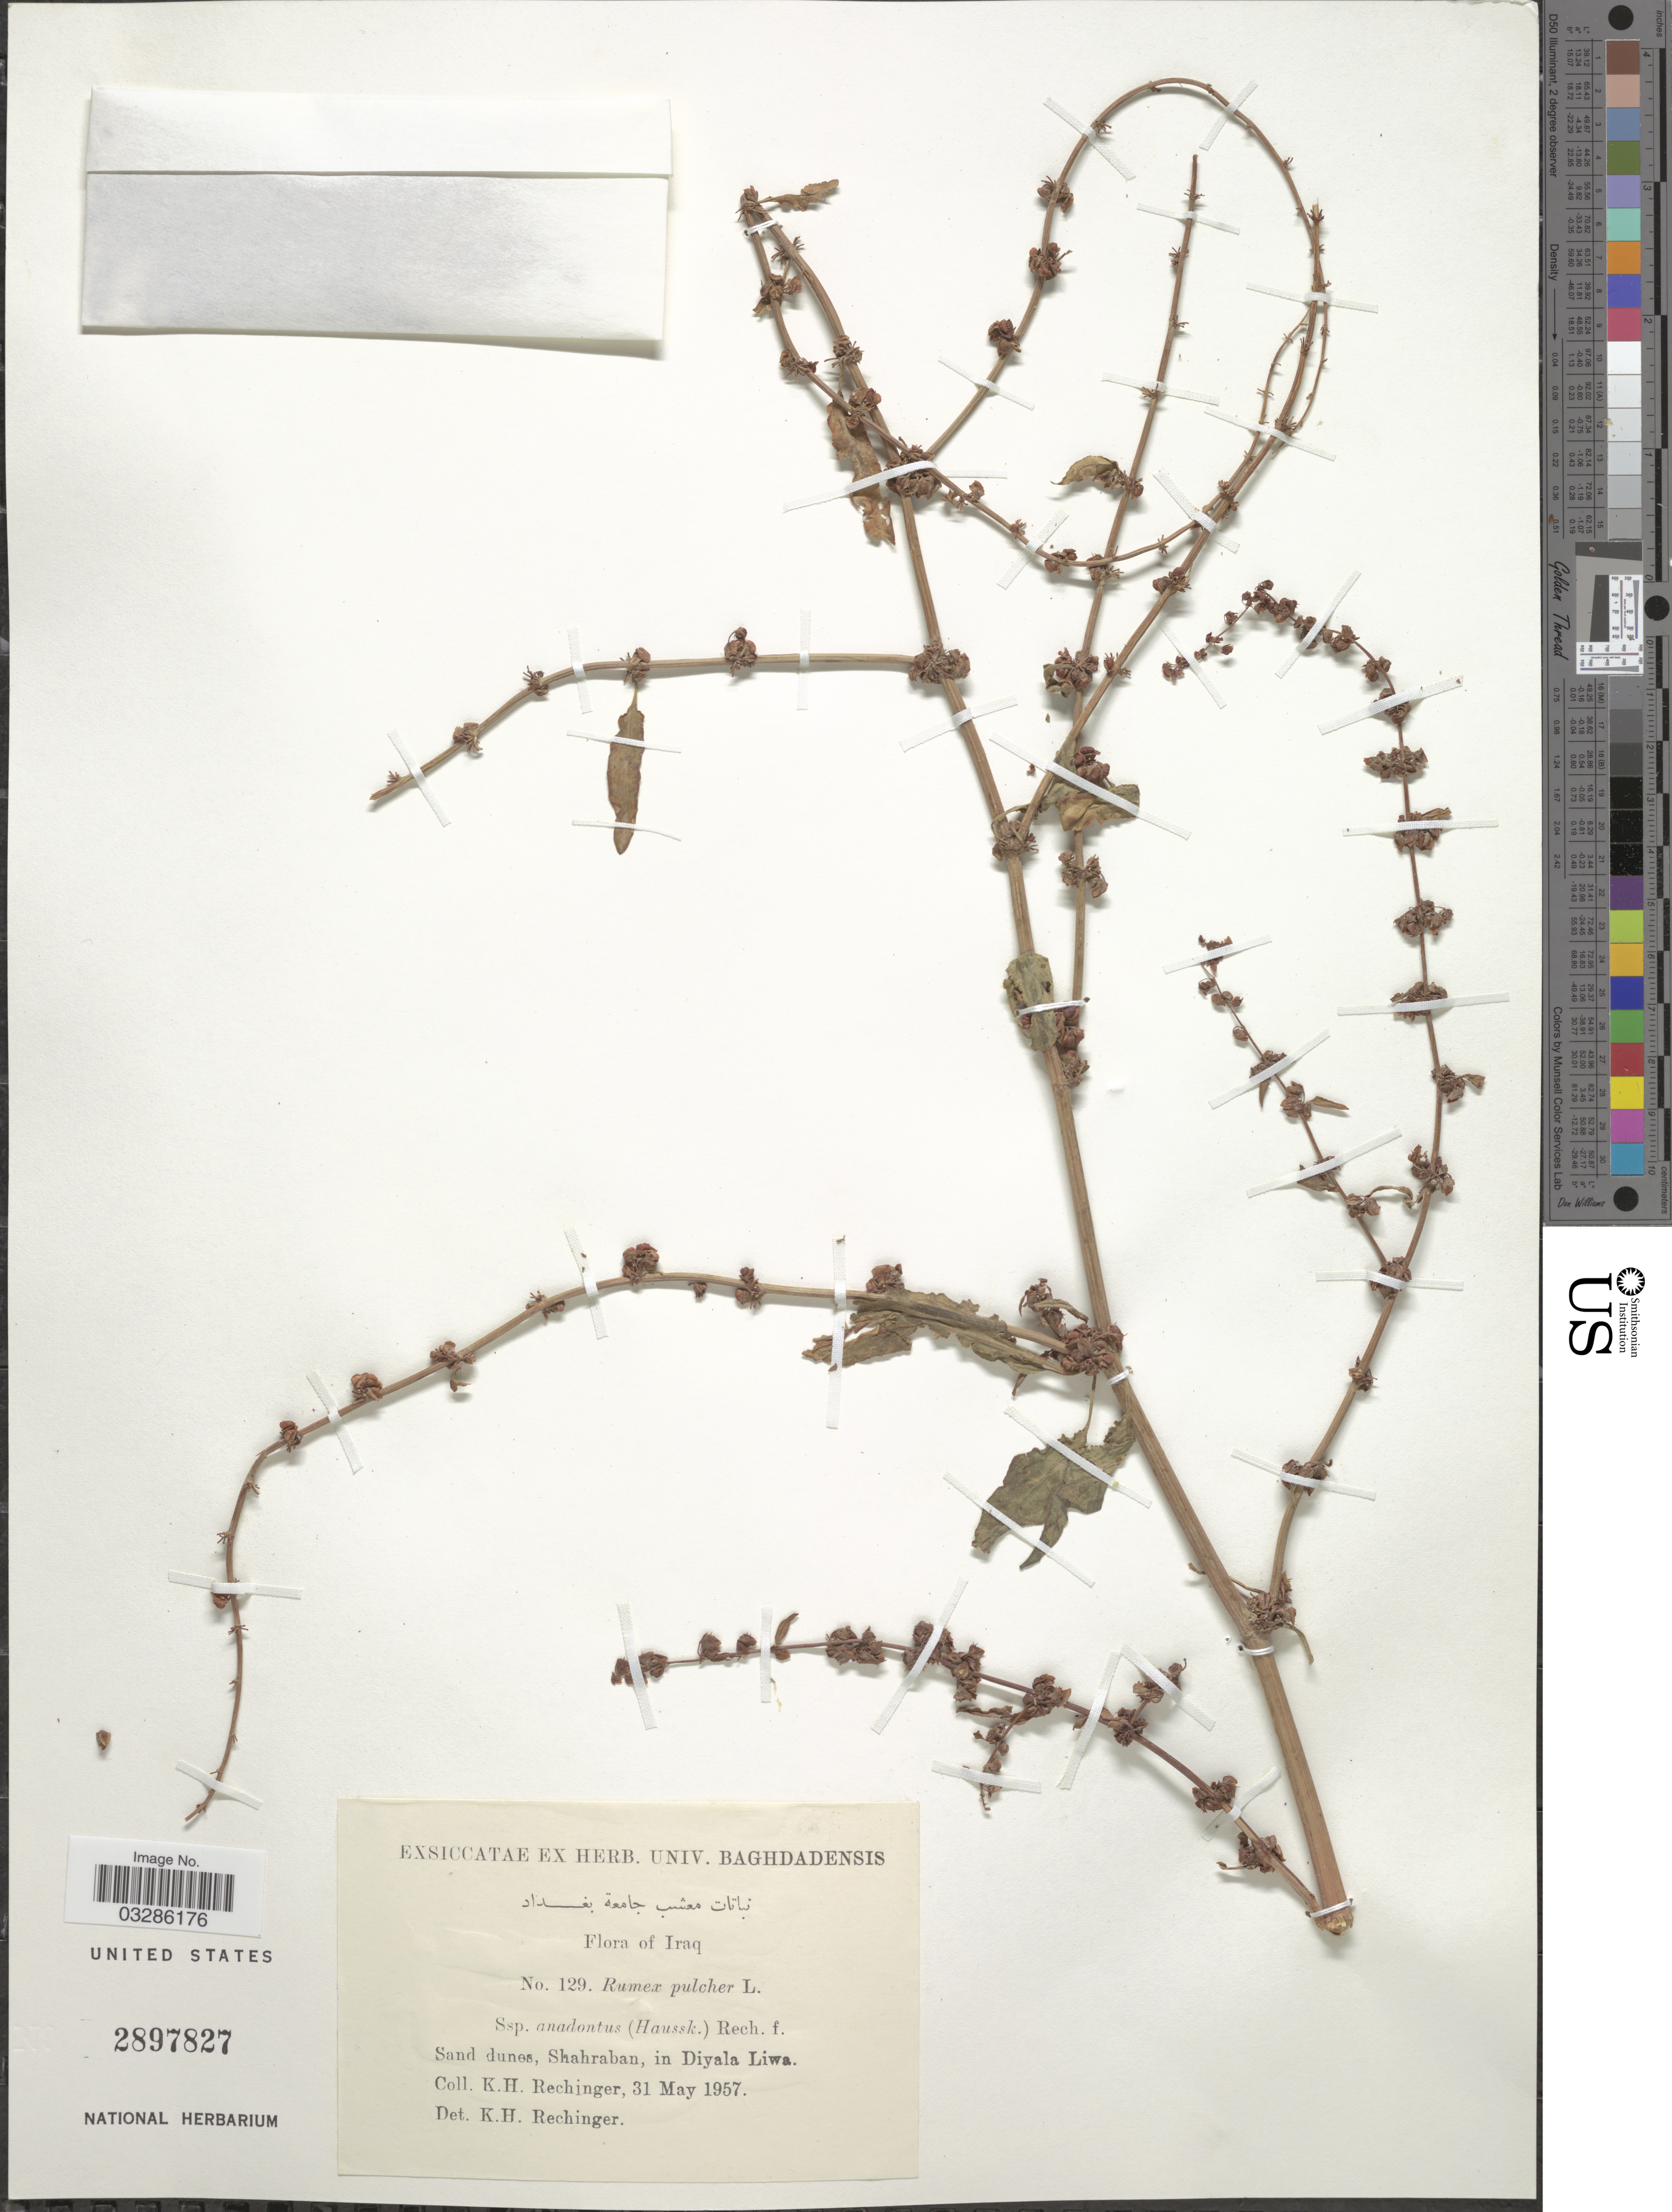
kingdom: Plantae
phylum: Tracheophyta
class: Magnoliopsida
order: Caryophyllales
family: Polygonaceae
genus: Rumex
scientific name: Rumex pulcher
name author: L.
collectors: K. H. Rechinger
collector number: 129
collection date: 1957-05-31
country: Iraq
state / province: Diyala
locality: Sand dunes, Shahraban, in Diyala Liwa.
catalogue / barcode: US 2897827